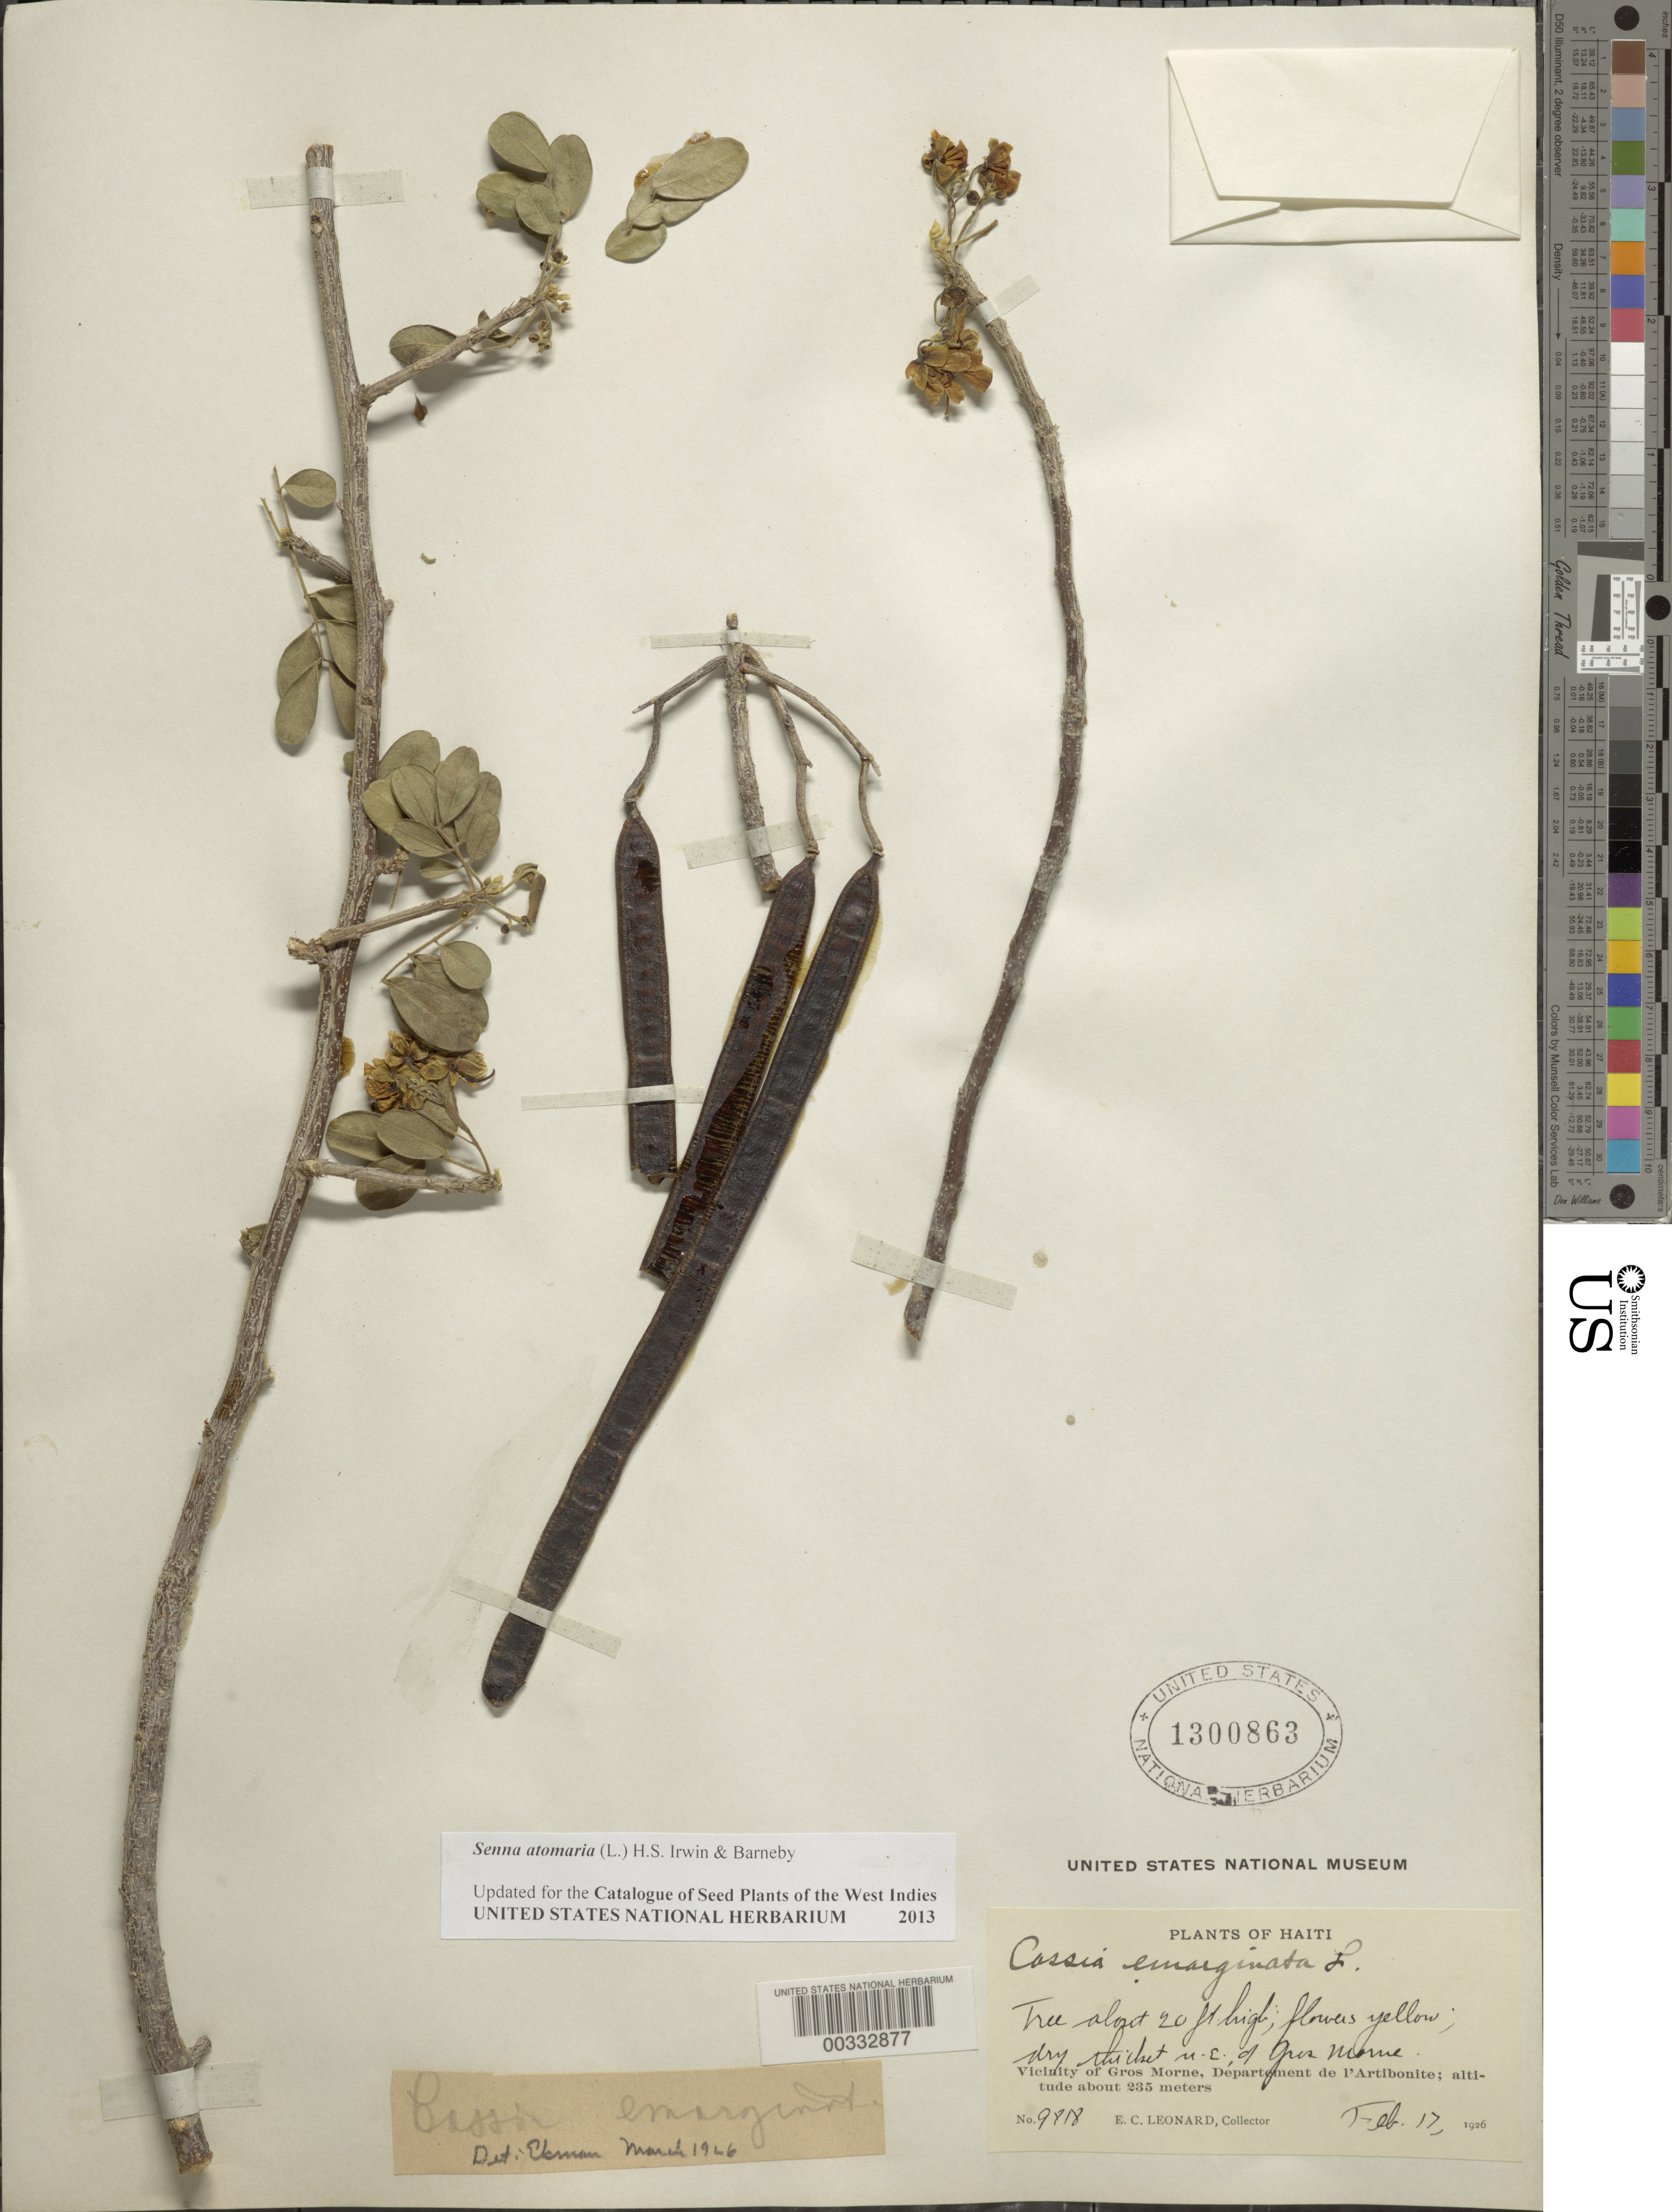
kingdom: Plantae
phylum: Tracheophyta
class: Magnoliopsida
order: Fabales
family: Fabaceae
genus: Senna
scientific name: Senna atomaria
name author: (L.) H.S. Irwin & Barneby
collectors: E. C. Leonard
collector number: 9818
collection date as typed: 17 Feb 1926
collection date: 1926-02-17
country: Haiti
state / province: Artibonite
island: Hispaniola Island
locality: Ne of gros morne; vicinity of gros morne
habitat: Dry thicket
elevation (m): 235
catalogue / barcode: US 1300863